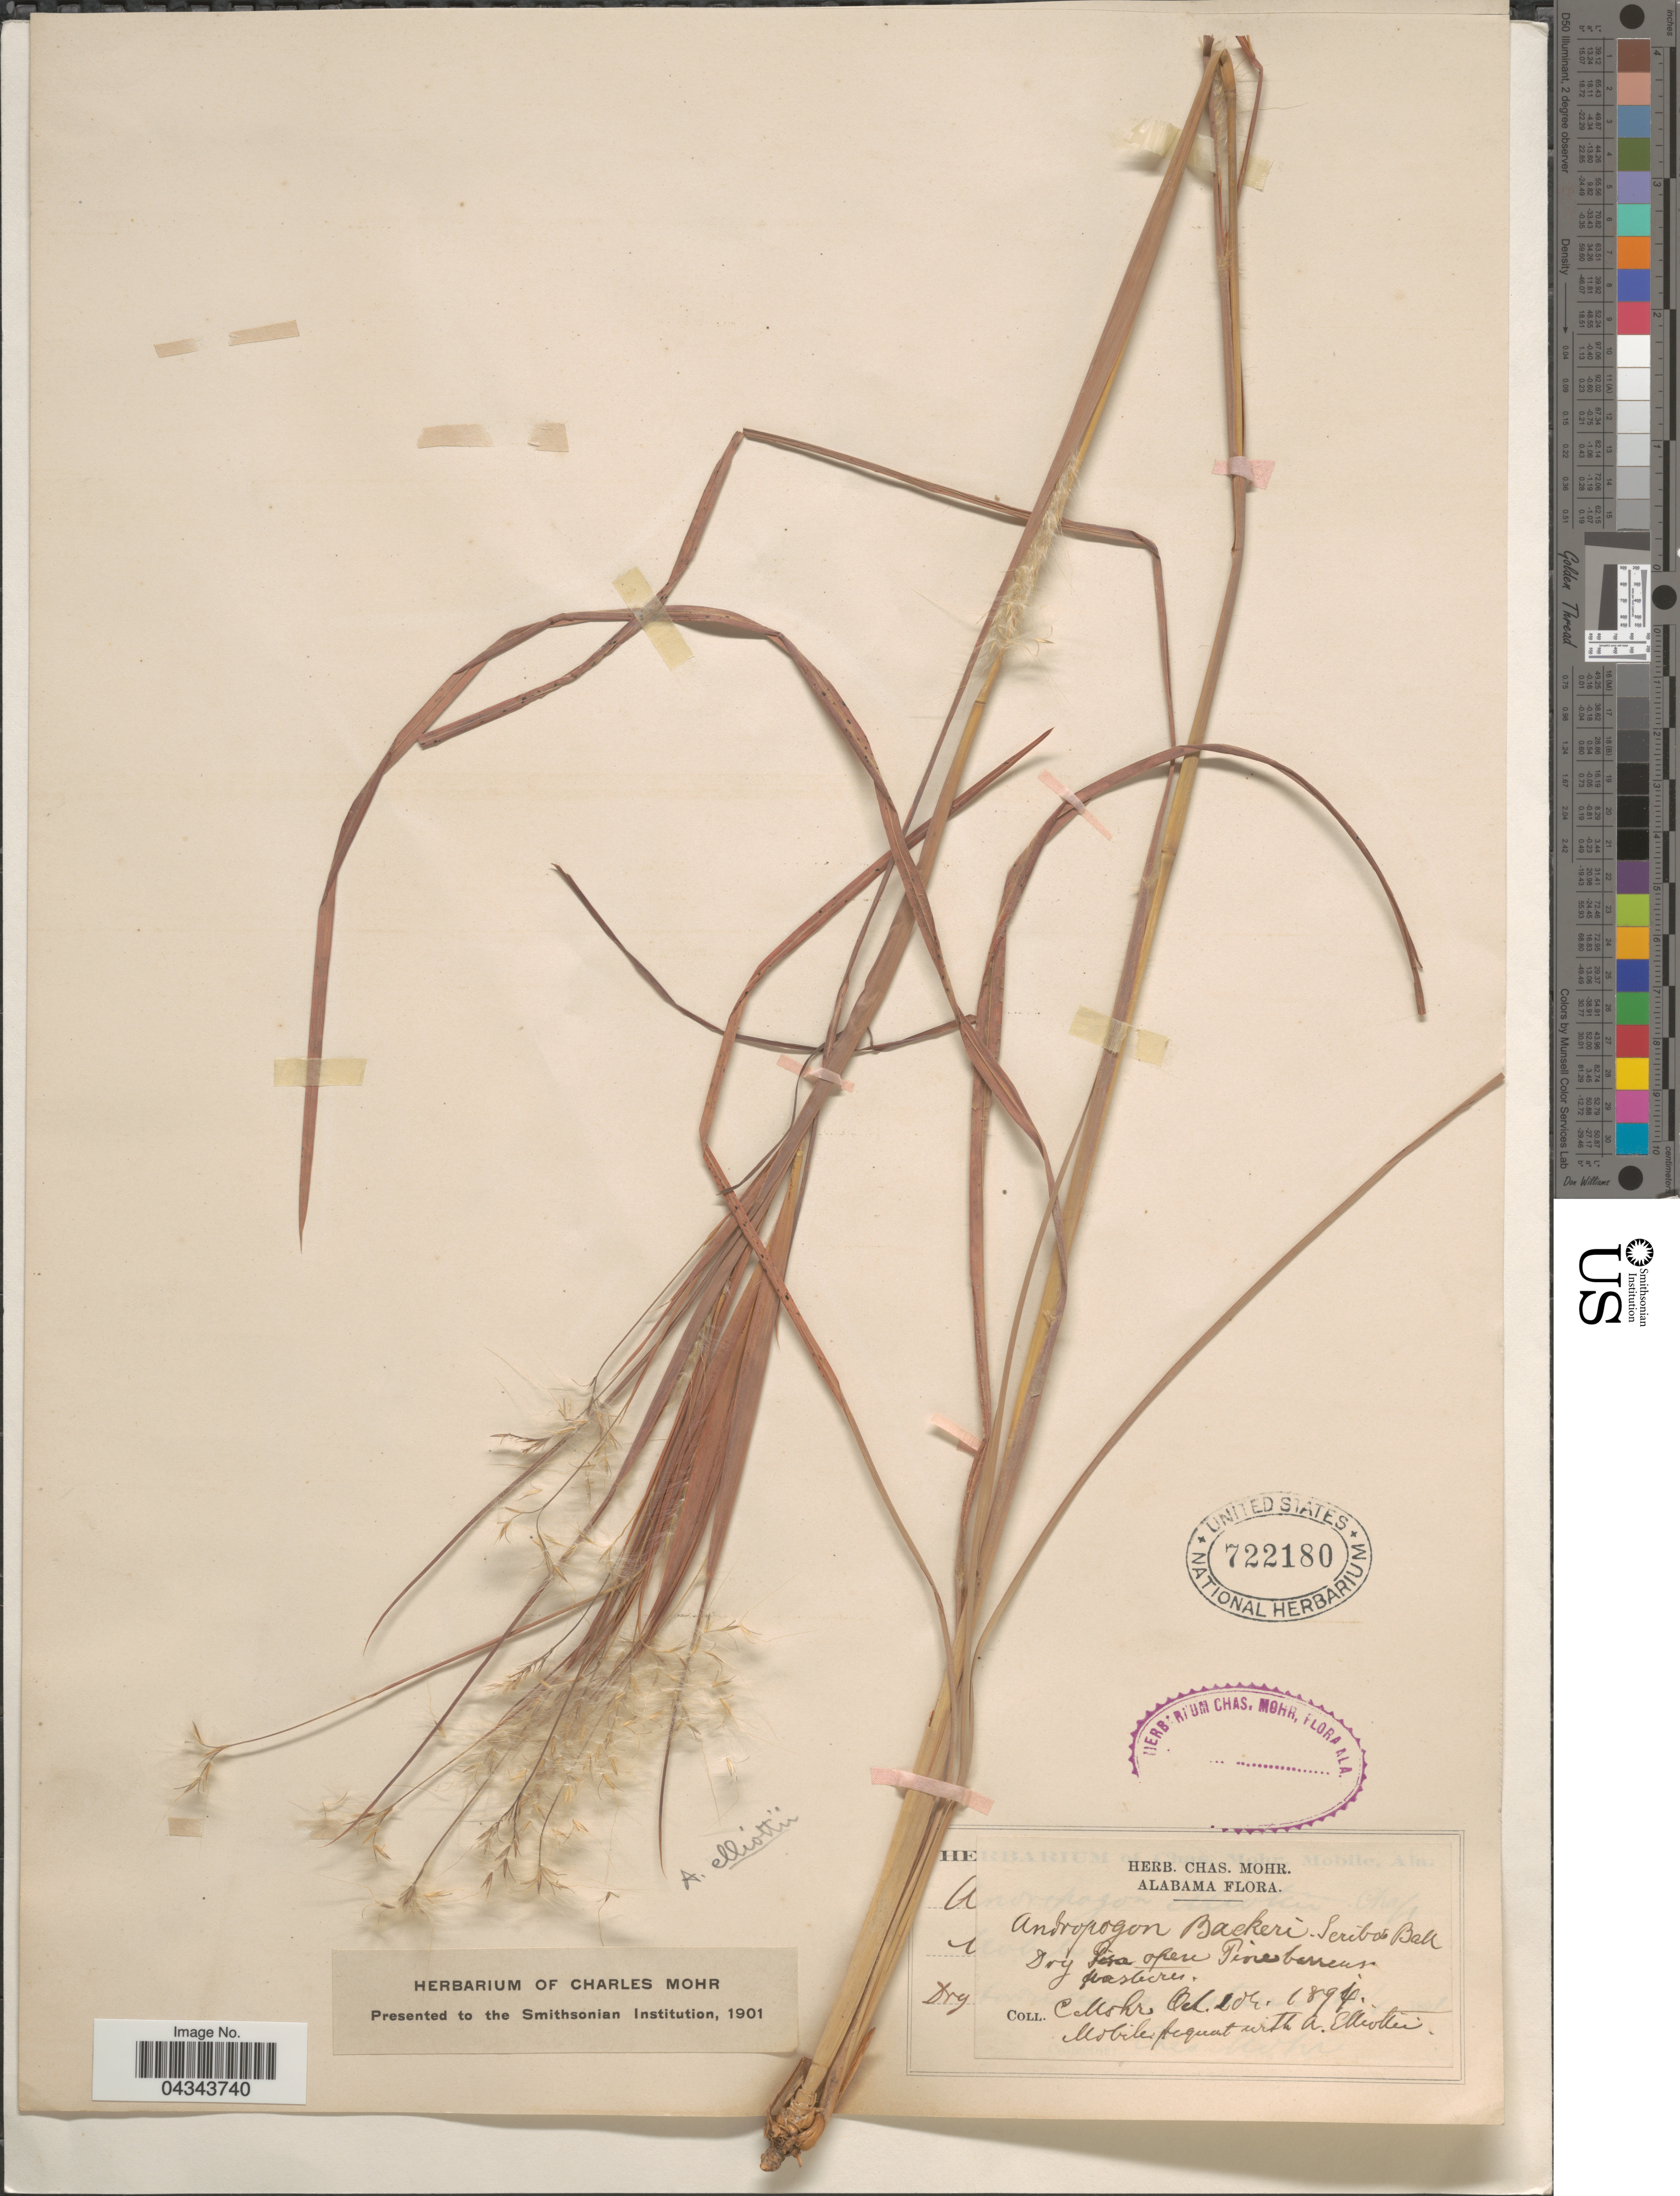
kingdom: Plantae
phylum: Tracheophyta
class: Liliopsida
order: Poales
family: Poaceae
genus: Andropogon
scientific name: Andropogon ternarius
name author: Michx.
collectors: Mohr, C. T. (herbarium)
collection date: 1896-10-20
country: United States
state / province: Alabama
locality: Mobile.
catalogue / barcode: US 722180